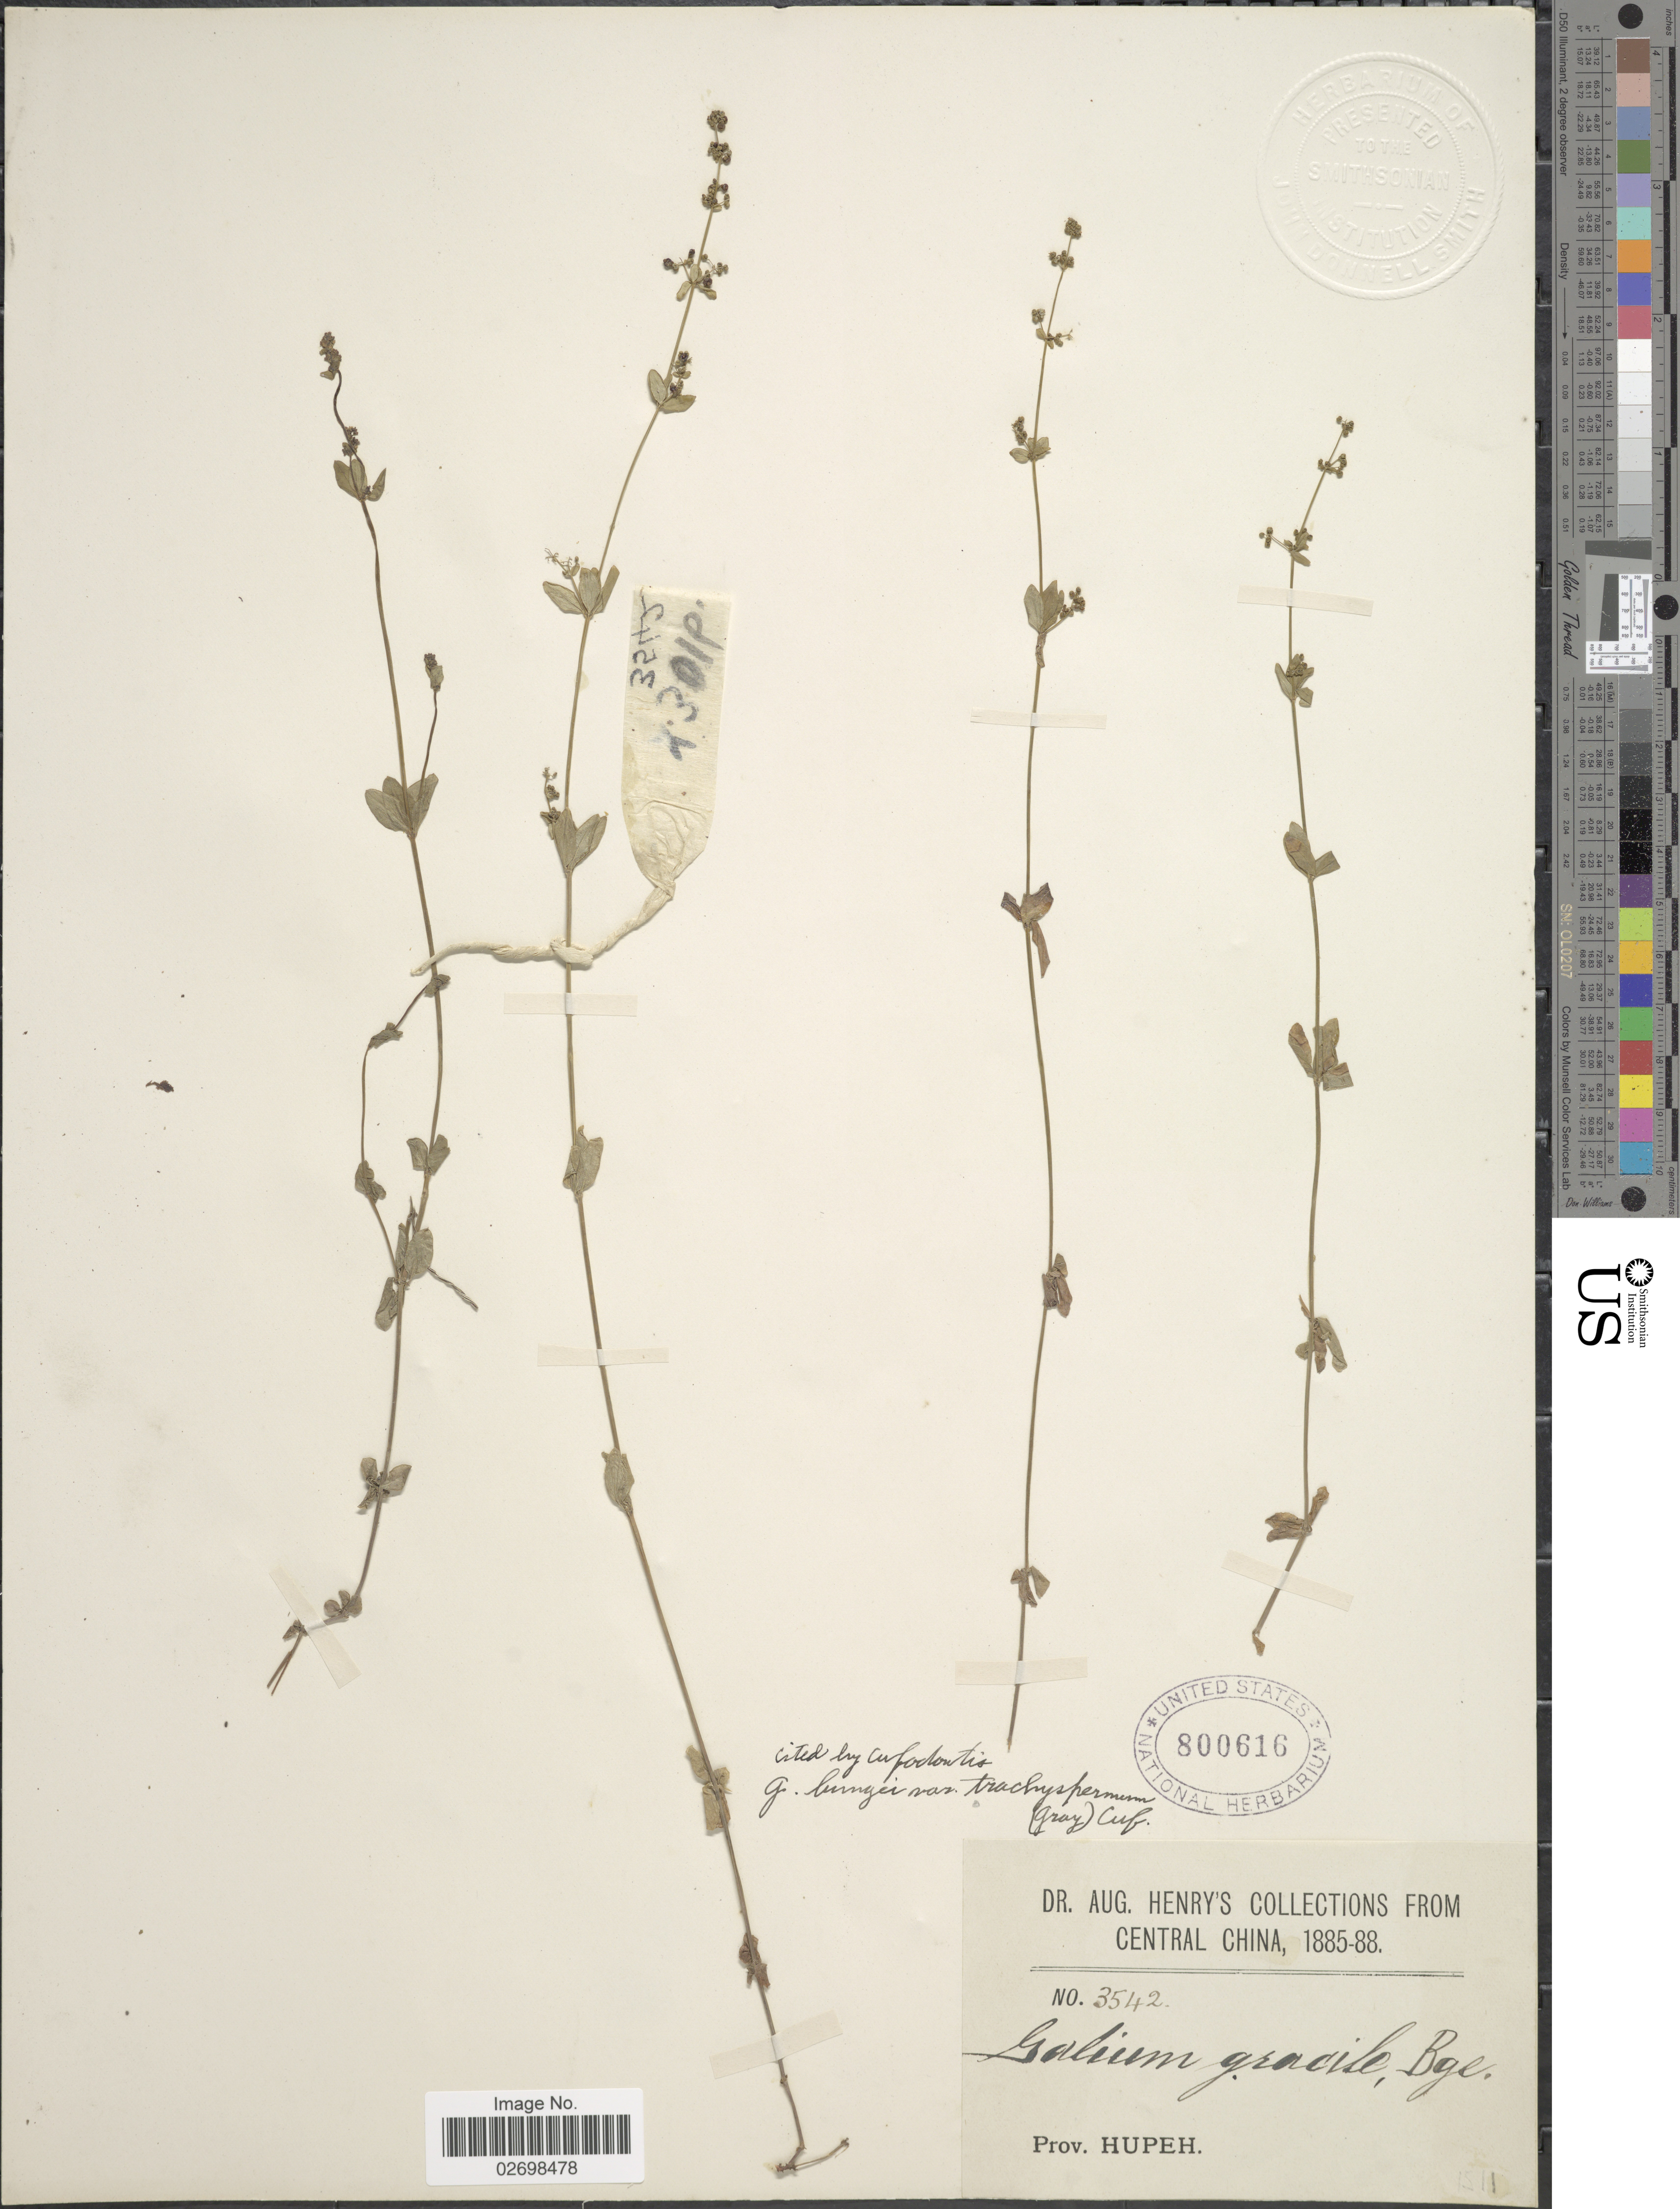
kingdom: Plantae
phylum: Tracheophyta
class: Magnoliopsida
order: Gentianales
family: Rubiaceae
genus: Galium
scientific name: Galium bungei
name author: Steud.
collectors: A. Henry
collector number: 3542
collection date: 1885/1888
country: China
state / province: Hubei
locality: Central China, Prov. Hupeh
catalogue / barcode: US 800616